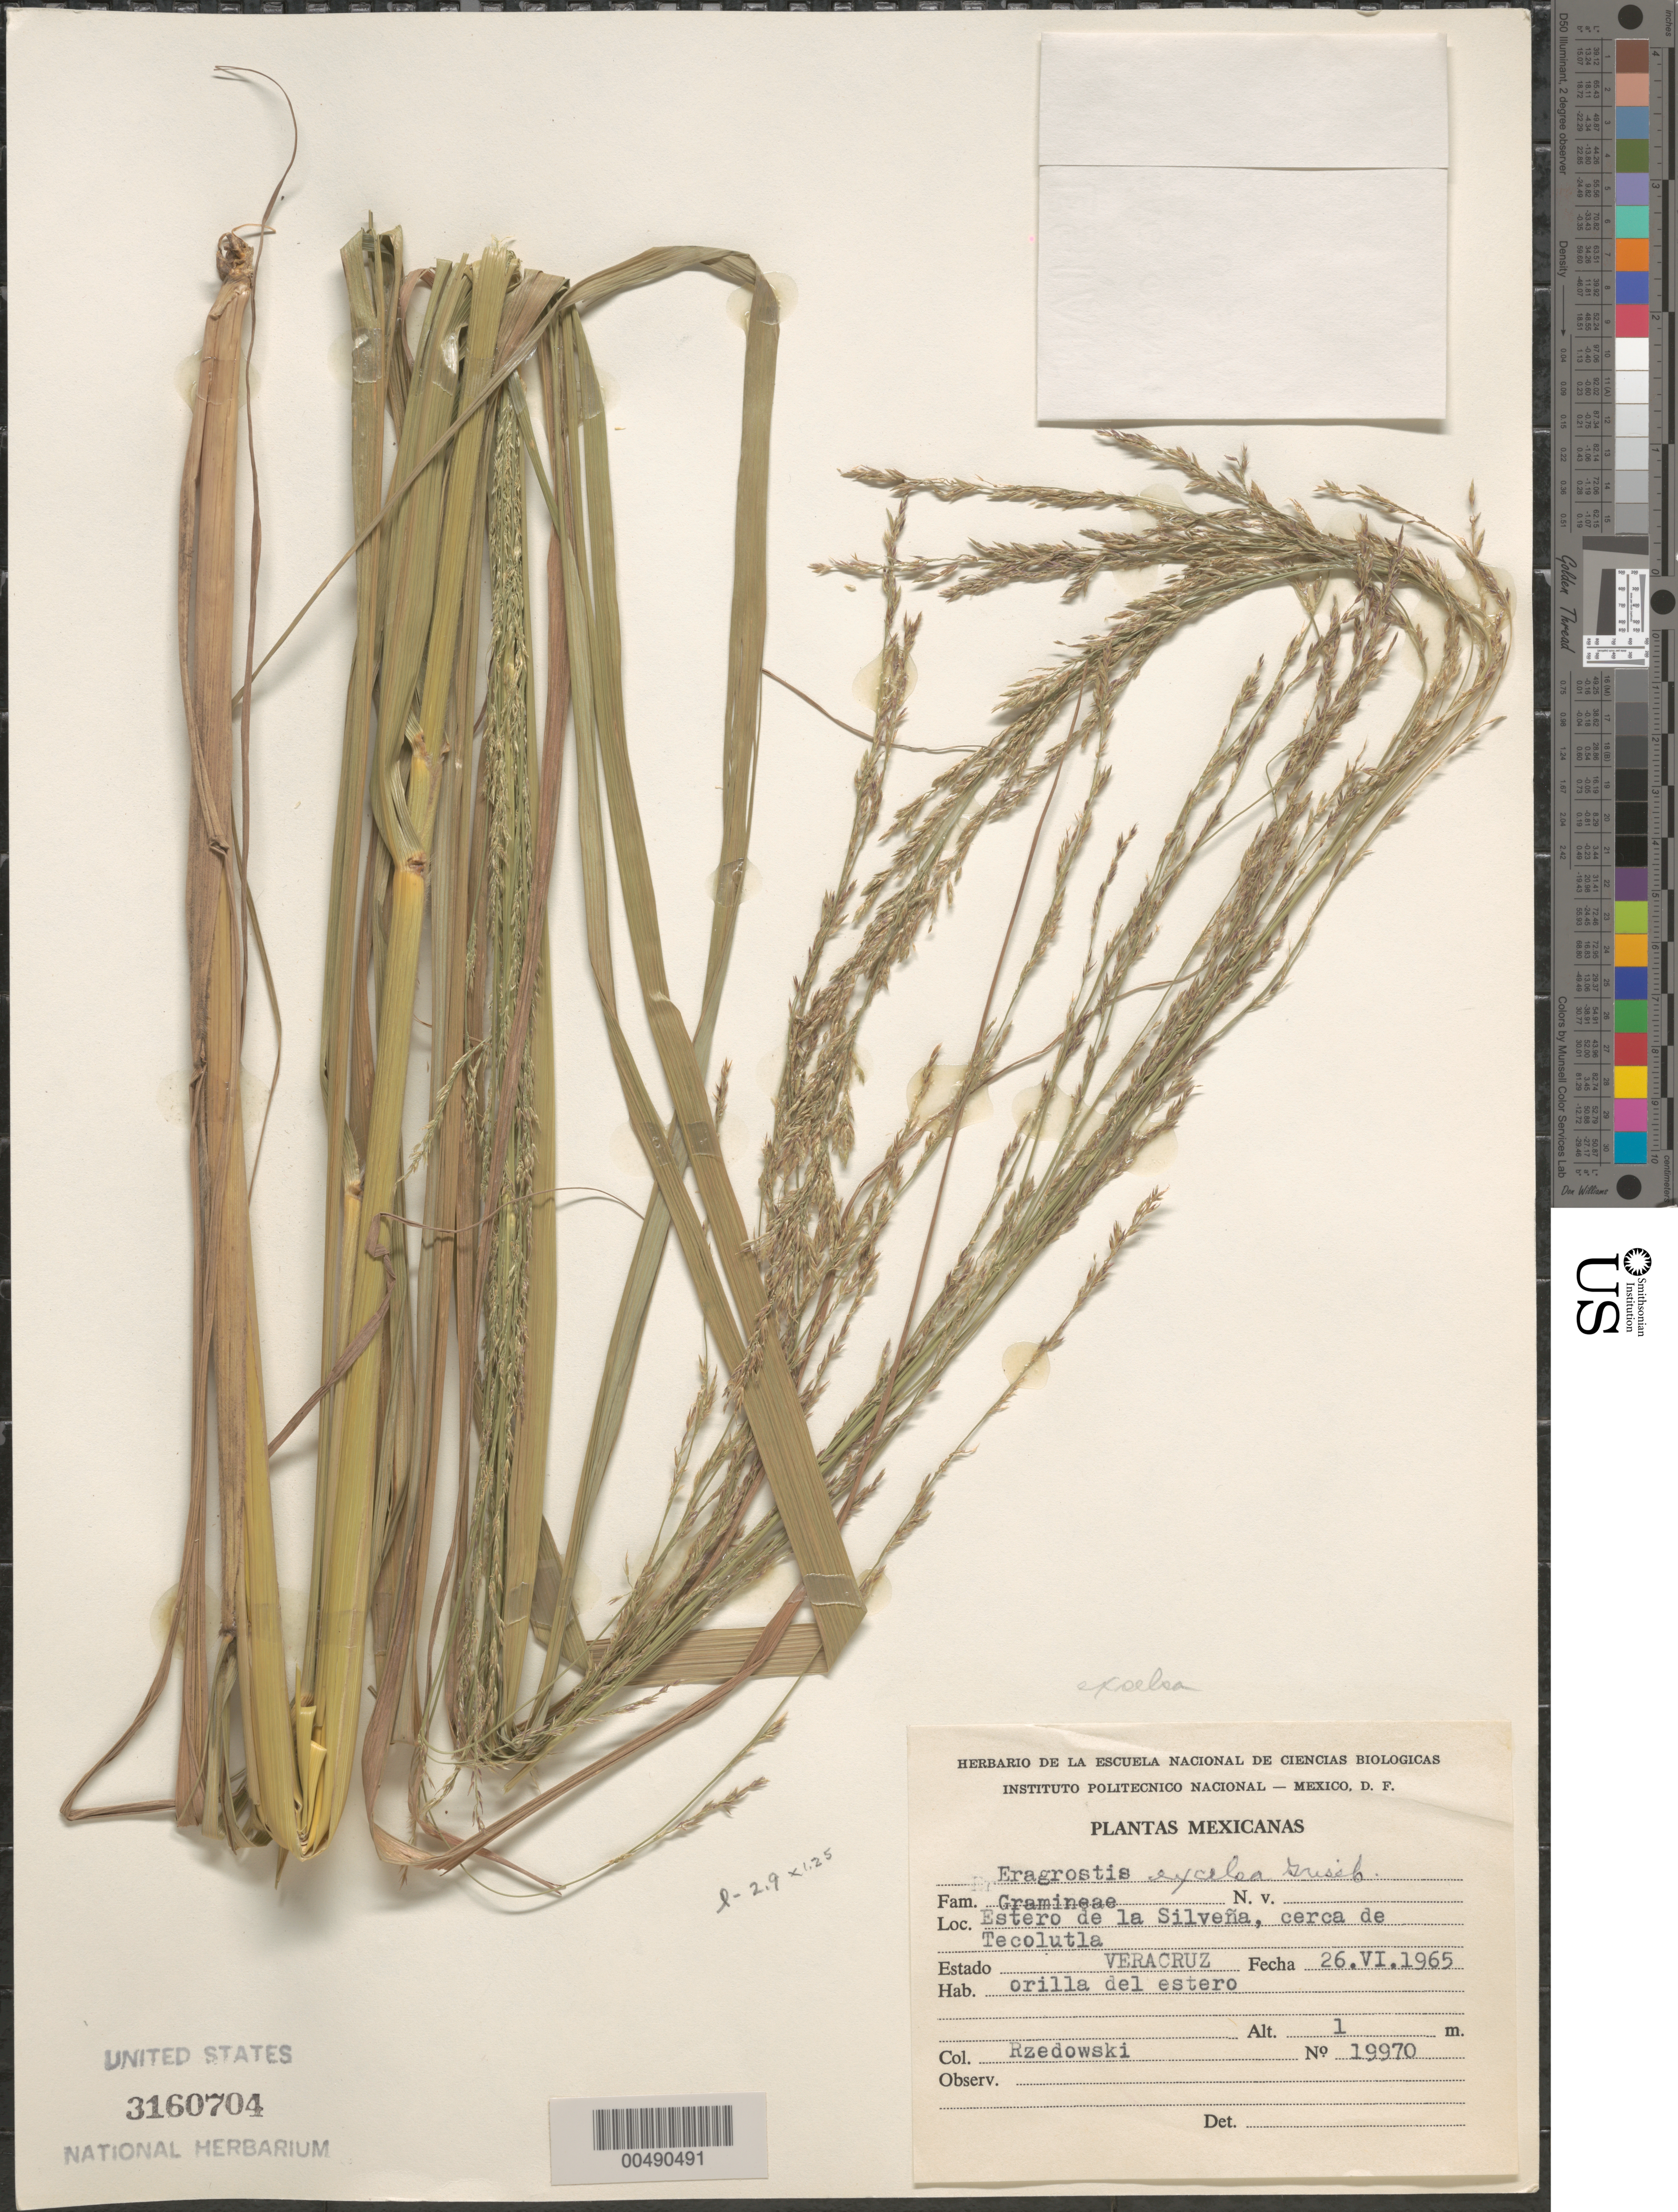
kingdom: Plantae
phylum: Tracheophyta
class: Liliopsida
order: Poales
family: Poaceae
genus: Eragrostis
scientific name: Eragrostis excelsa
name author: Griseb.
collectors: J. Rzedowski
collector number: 19970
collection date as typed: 26 Jun 1965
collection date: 1965-06-26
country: Mexico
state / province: Veracruz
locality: Estero de la Selveña, cerca de Tecolutla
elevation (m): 1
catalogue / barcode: US 3160704